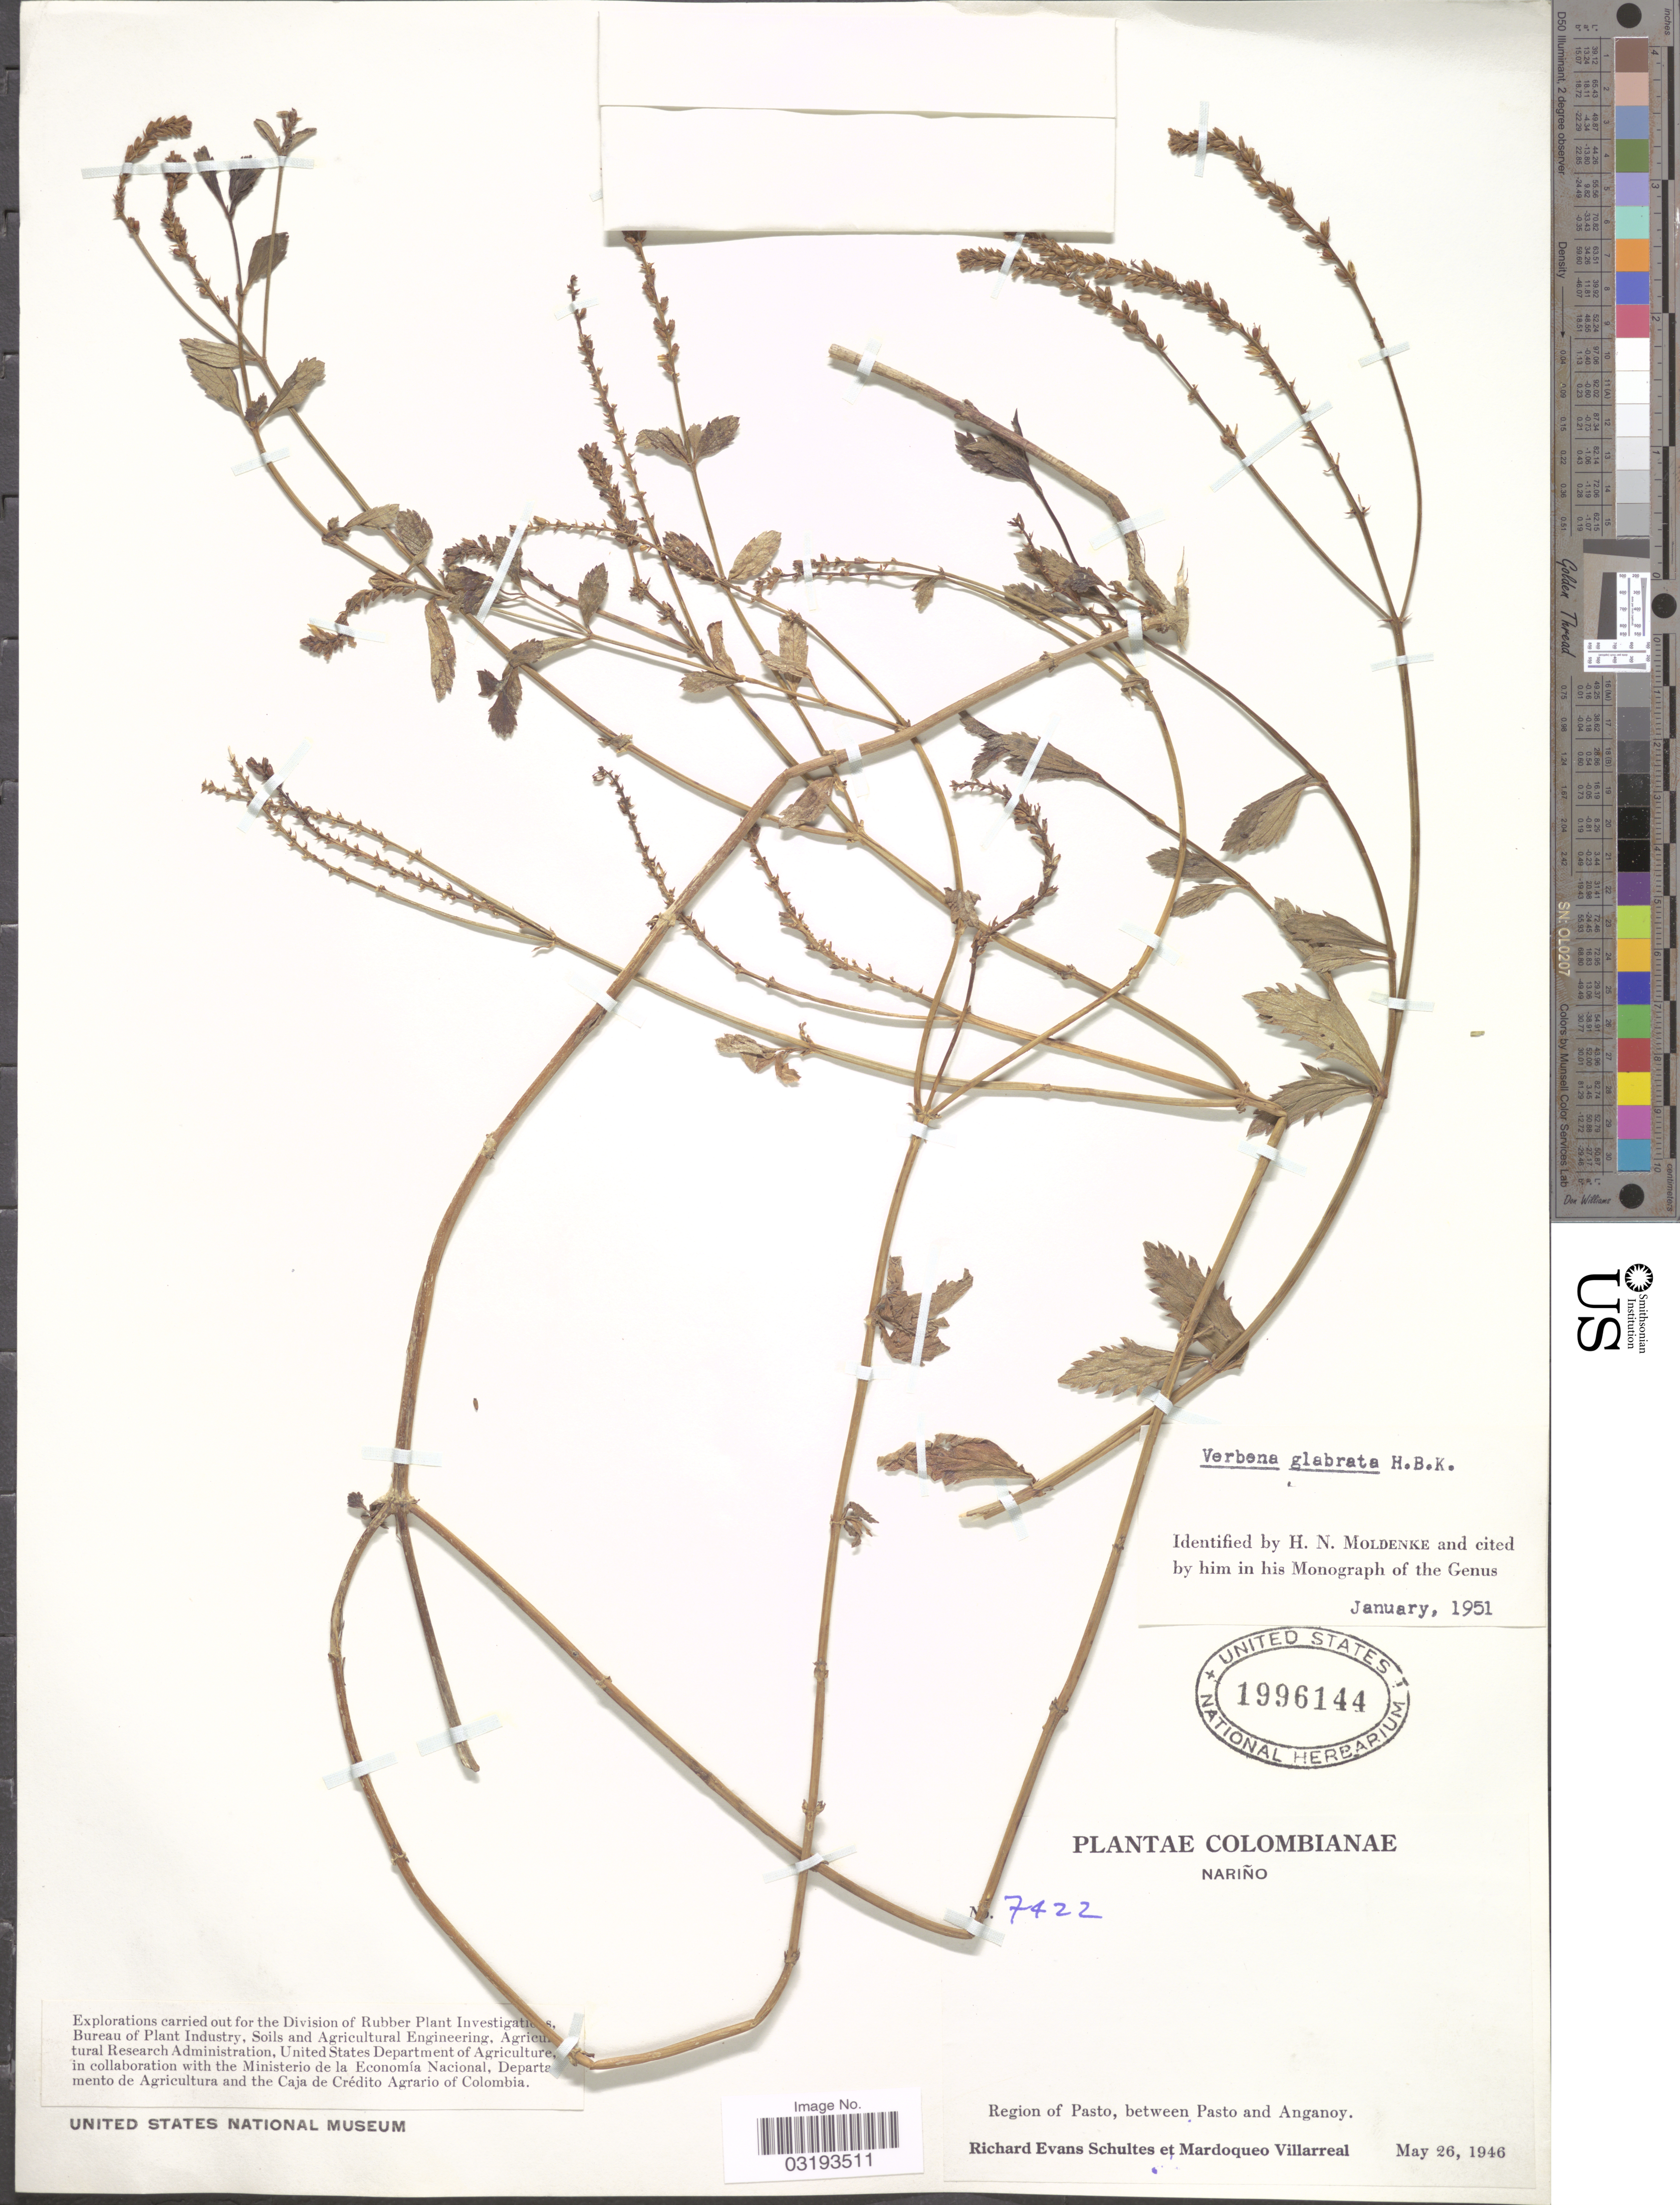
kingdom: Plantae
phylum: Tracheophyta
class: Magnoliopsida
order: Lamiales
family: Verbenaceae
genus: Verbena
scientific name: Verbena glabrata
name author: Kunth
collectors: R. E. Schultes & M. Villarreal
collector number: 7422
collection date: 1946-05-26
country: Colombia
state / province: Nariño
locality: Region of Pasto, between Pasto and Anganoy.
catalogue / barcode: US 1996144